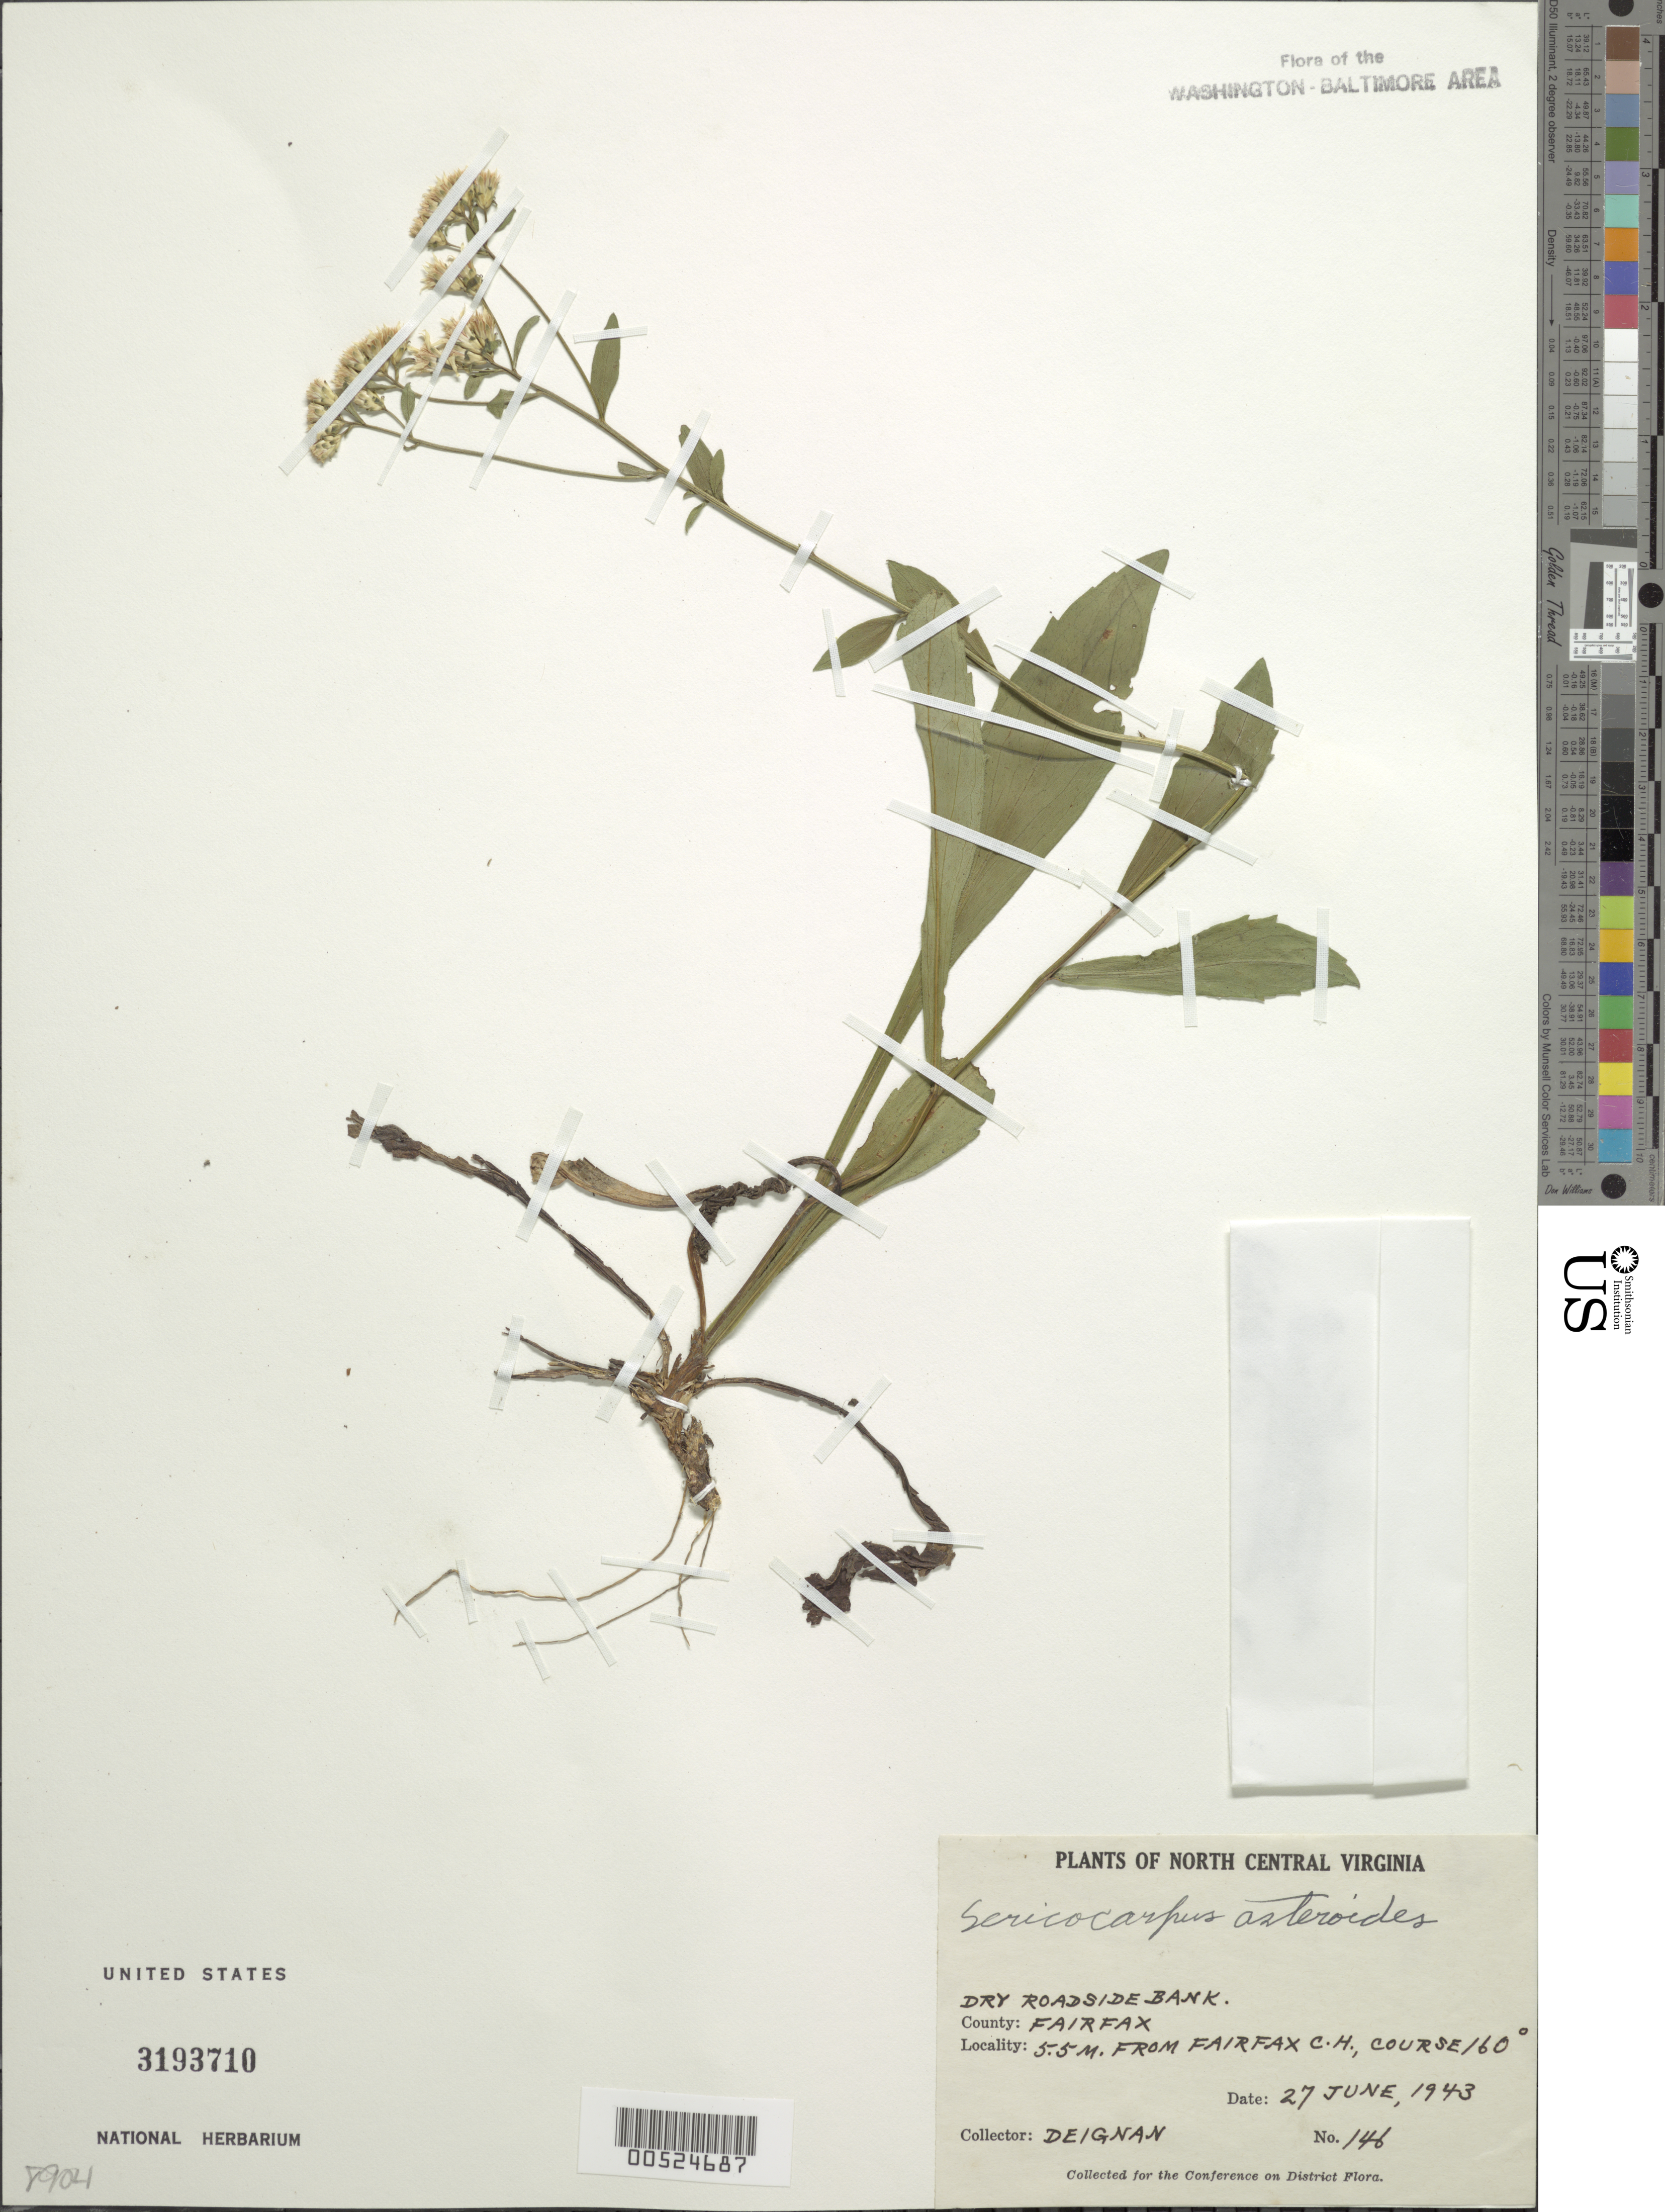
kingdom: Plantae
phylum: Tracheophyta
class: Magnoliopsida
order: Asterales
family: Asteraceae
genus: Sericocarpus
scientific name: Sericocarpus asteroides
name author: (L.) Britton, Stearns & Poggenb.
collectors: H. Deignan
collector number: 146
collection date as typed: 27 Jun 1943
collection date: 1943-06-27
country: United States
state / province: Virginia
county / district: Fairfax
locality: Fairfax Courthouse, 5.5 mi. from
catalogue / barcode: US 3193710